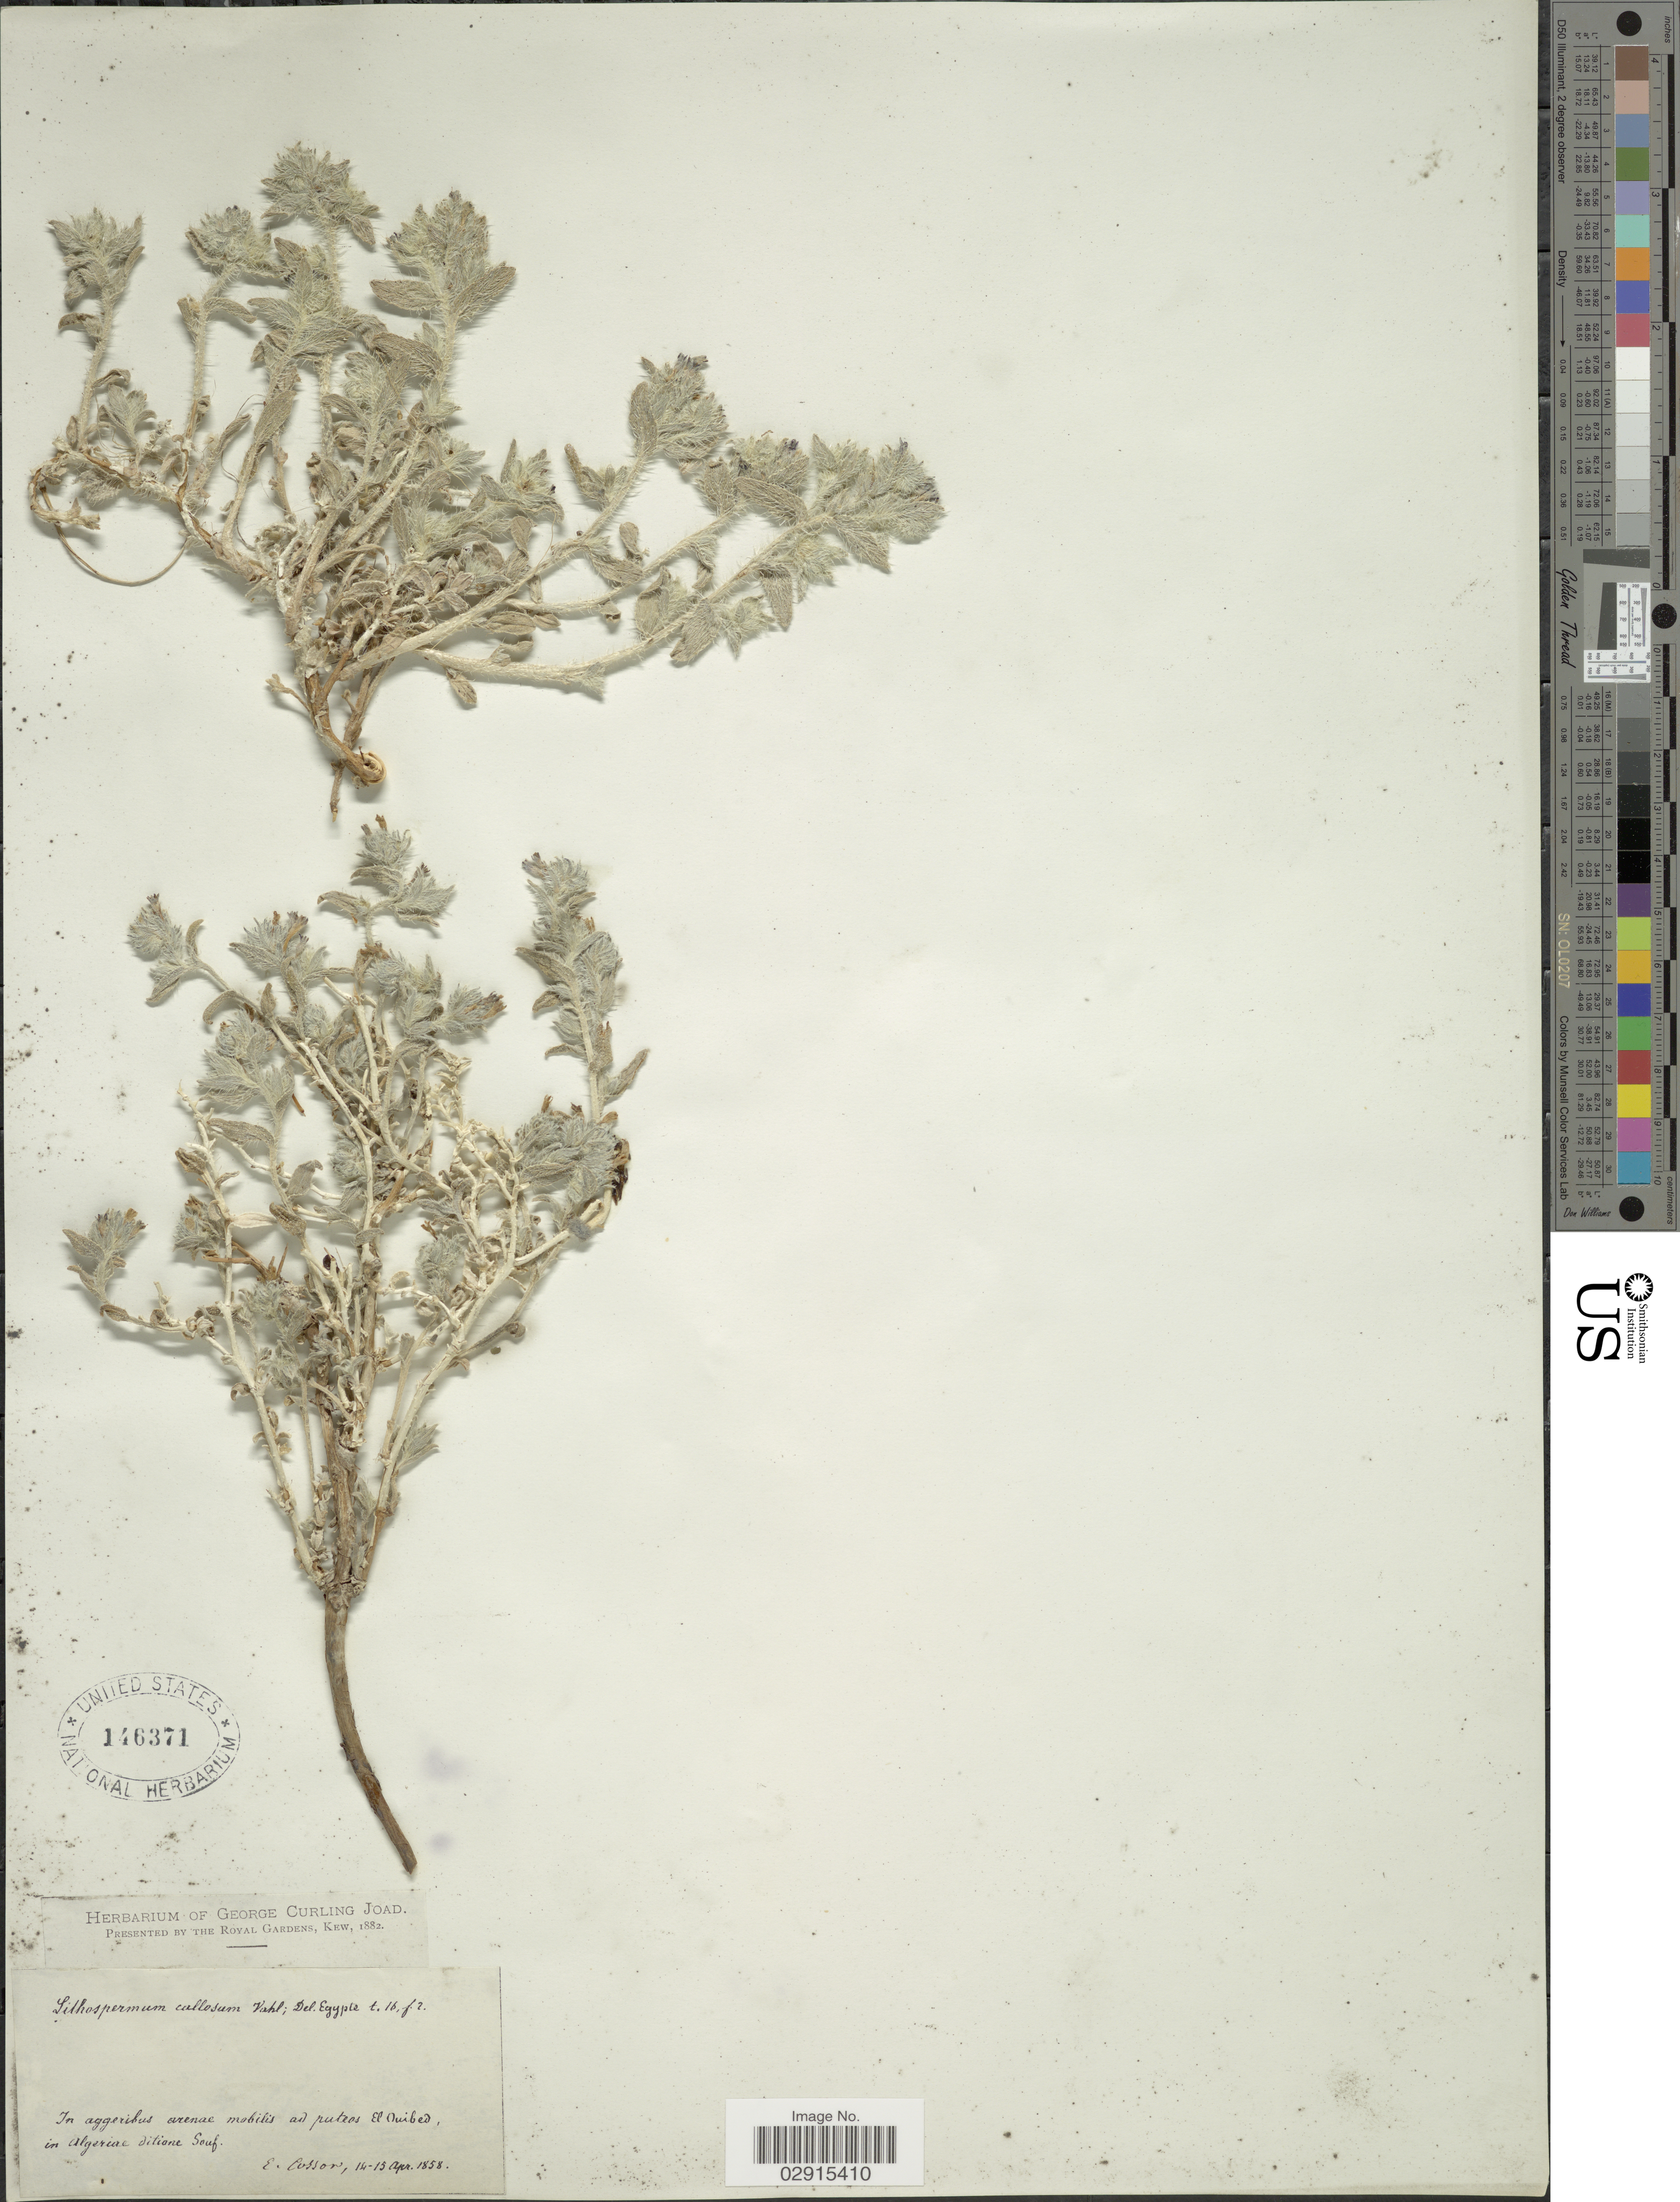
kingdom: Plantae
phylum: Tracheophyta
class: Magnoliopsida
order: Boraginales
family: Boraginaceae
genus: Lithospermum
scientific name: Lithospermum callosum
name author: Vahl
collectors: E. Cosson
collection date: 1858-04-14/1858-04-15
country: Egypt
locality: In aggeribus arenae mobilis ad puteas El Quibed, in Algeriae ditione Souf.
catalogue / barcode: US 146371